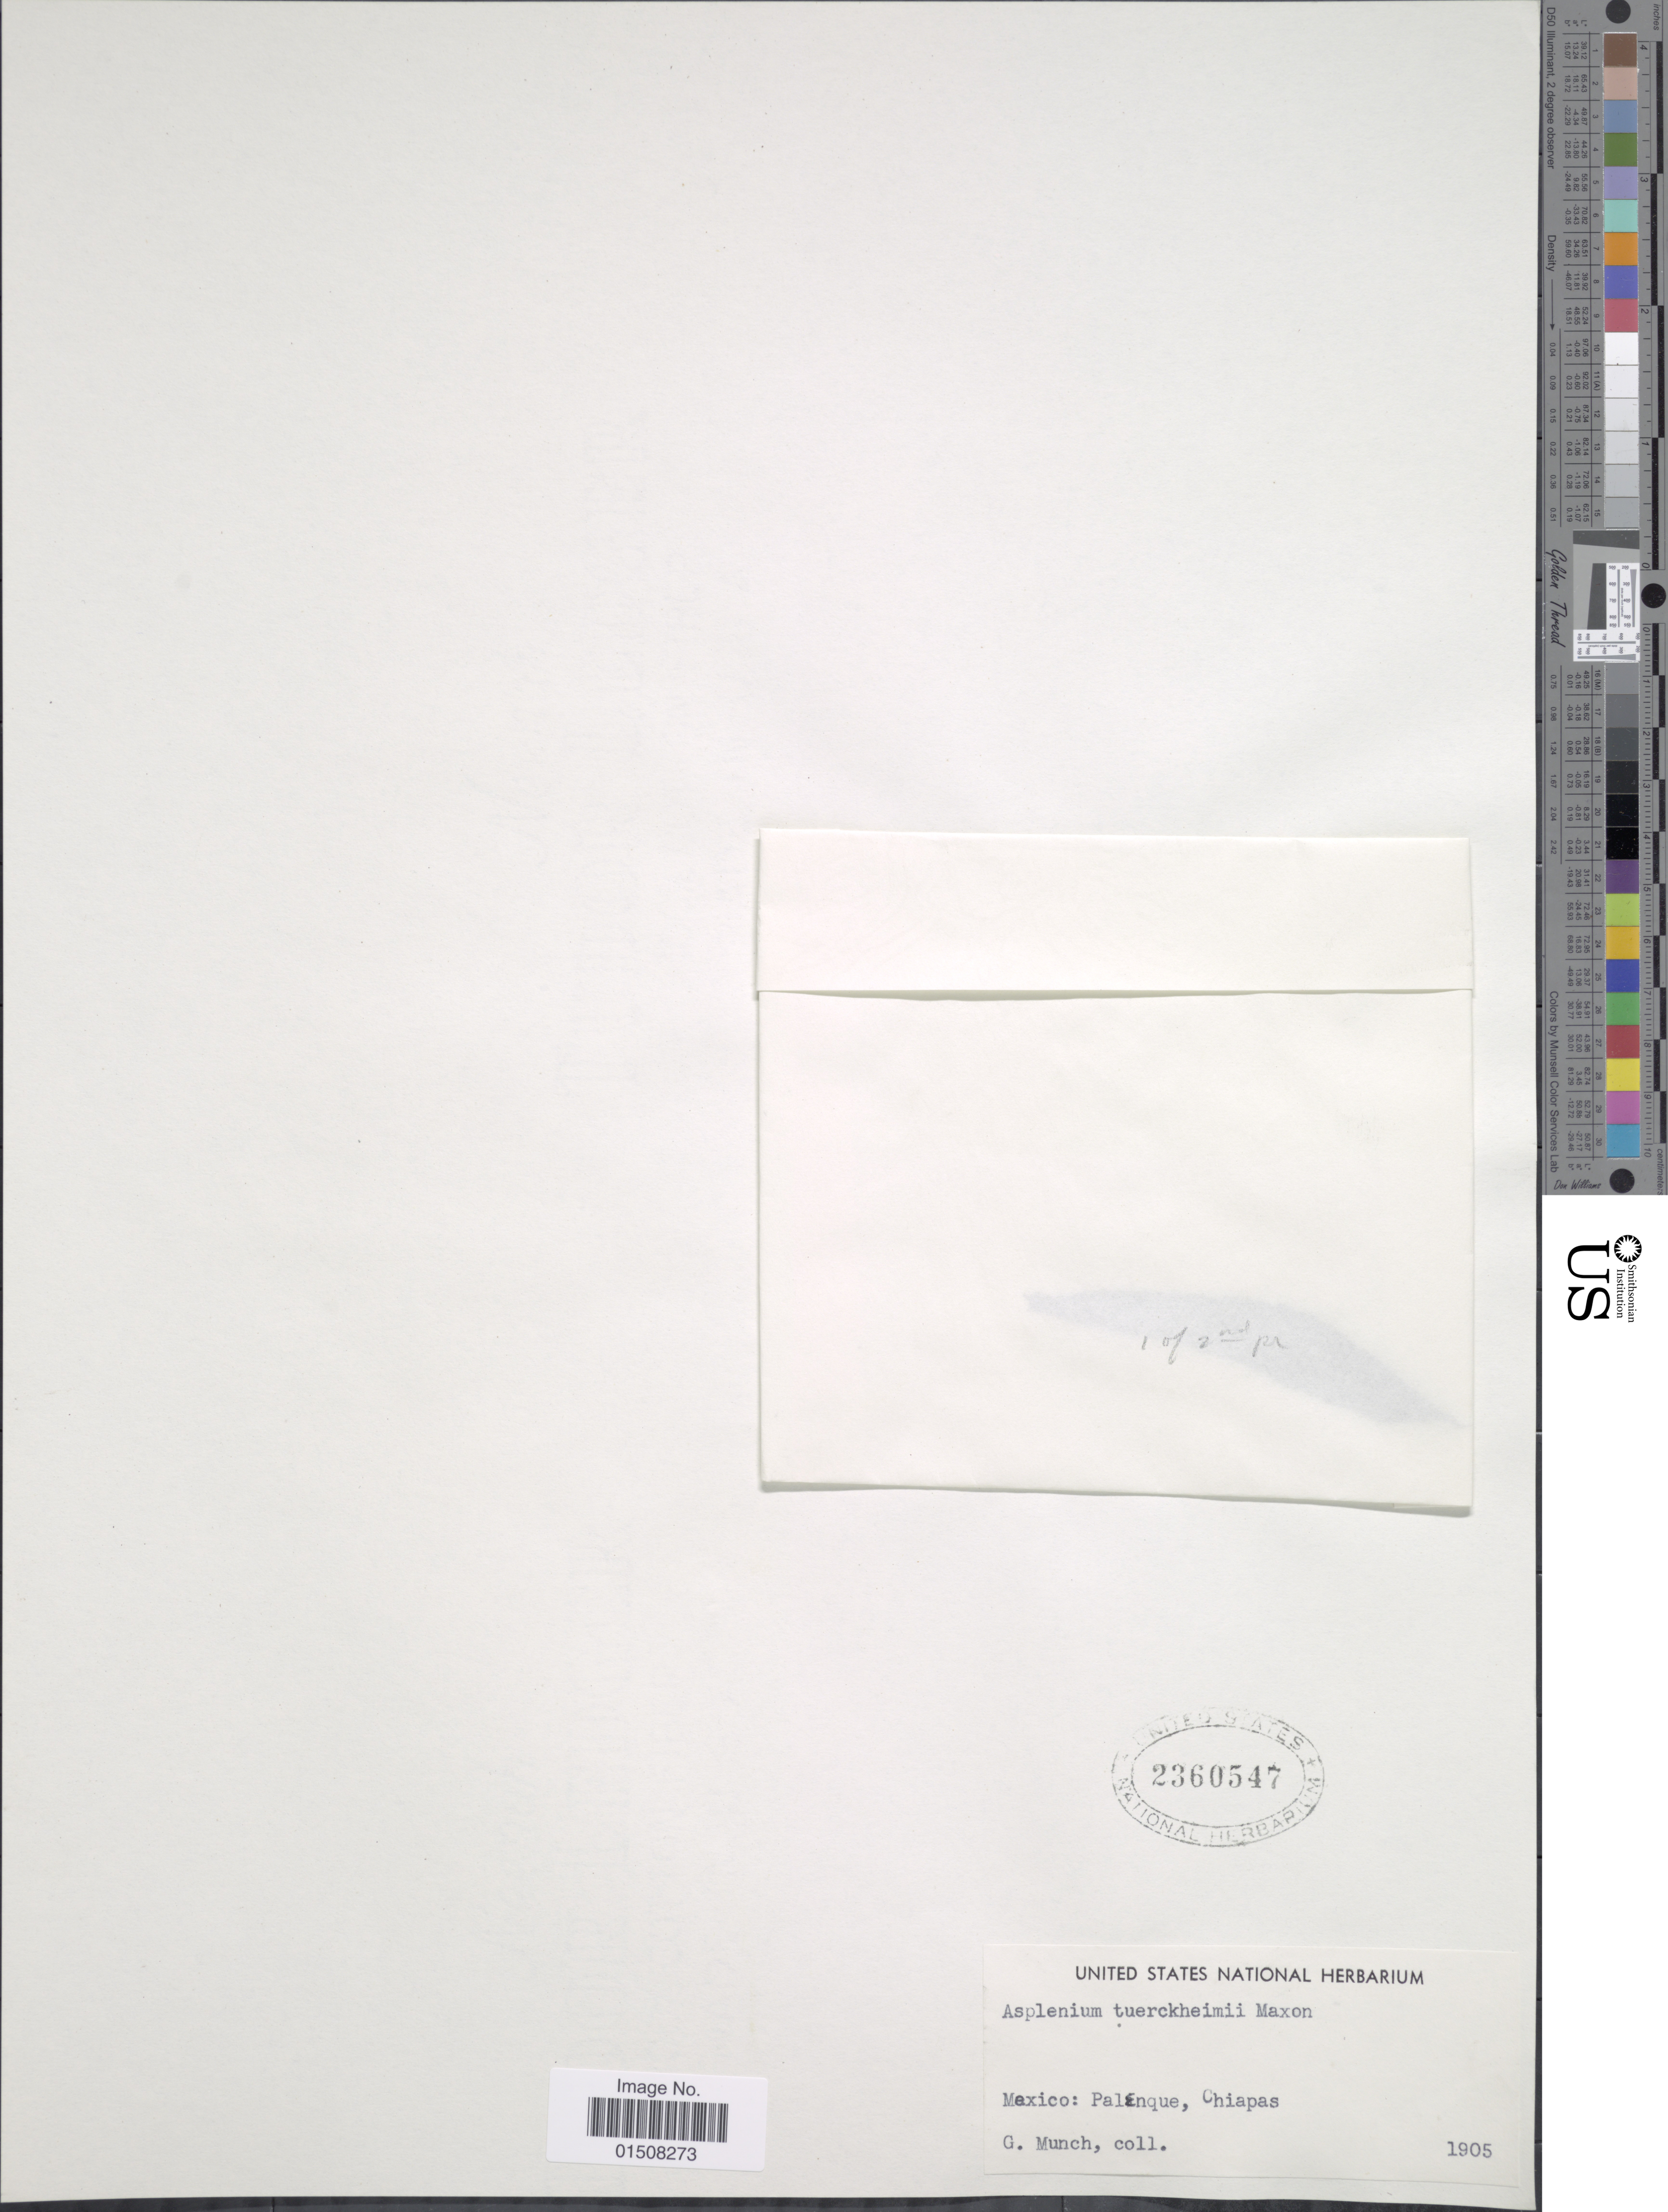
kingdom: Plantae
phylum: Tracheophyta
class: Polypodiopsida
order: Polypodiales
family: Aspleniaceae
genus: Asplenium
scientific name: Asplenium tuerckheimii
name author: Maxon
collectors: G. Munch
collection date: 1905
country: Mexico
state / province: Chiapas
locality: Palenque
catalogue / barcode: US 2360547